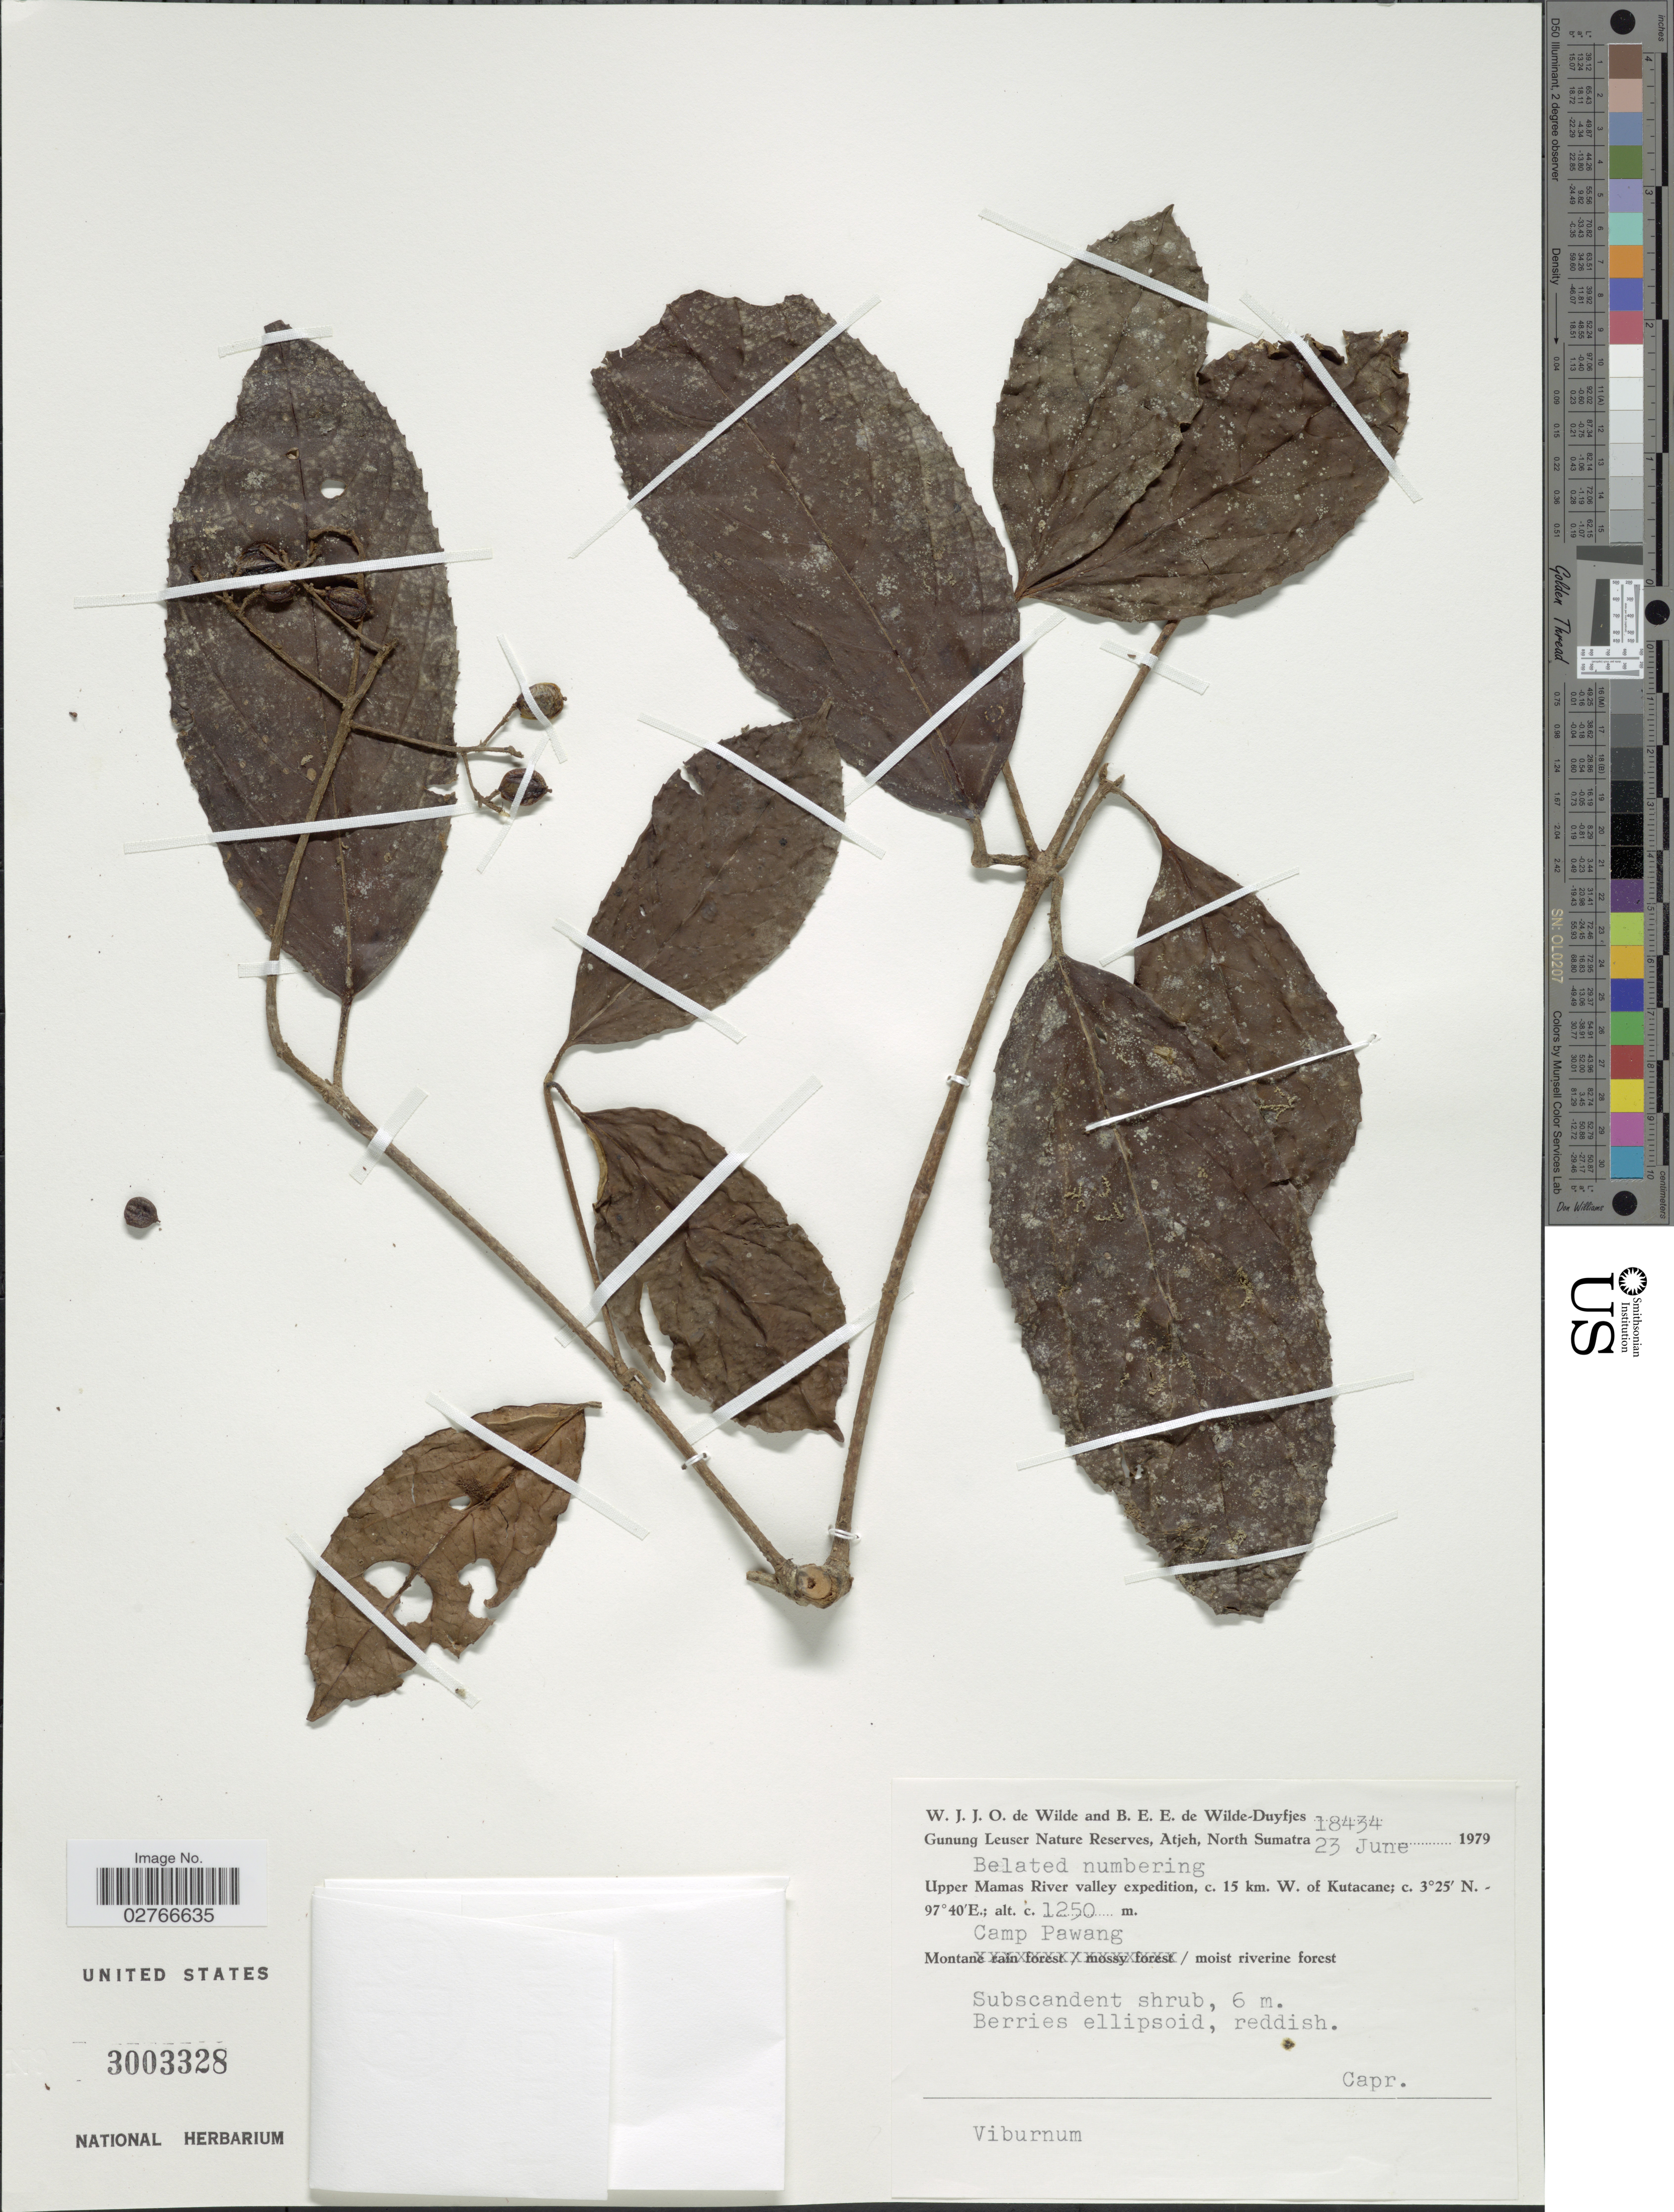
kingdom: Plantae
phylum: Tracheophyta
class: Magnoliopsida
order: Dipsacales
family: Viburnaceae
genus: Viburnum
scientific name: Viburnum sp.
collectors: W. J. de Wilde & B. E. de Wilde-Duyfjes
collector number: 18434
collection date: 1979-06-23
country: Indonesia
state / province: Sumatra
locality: Gunung Leuser Nature Reserves, Atjeh, North Sumatra. Upper Mamas River valley, c. 15 km. W. of Kutacane. Camp Pawang.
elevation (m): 1250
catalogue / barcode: US 3003328